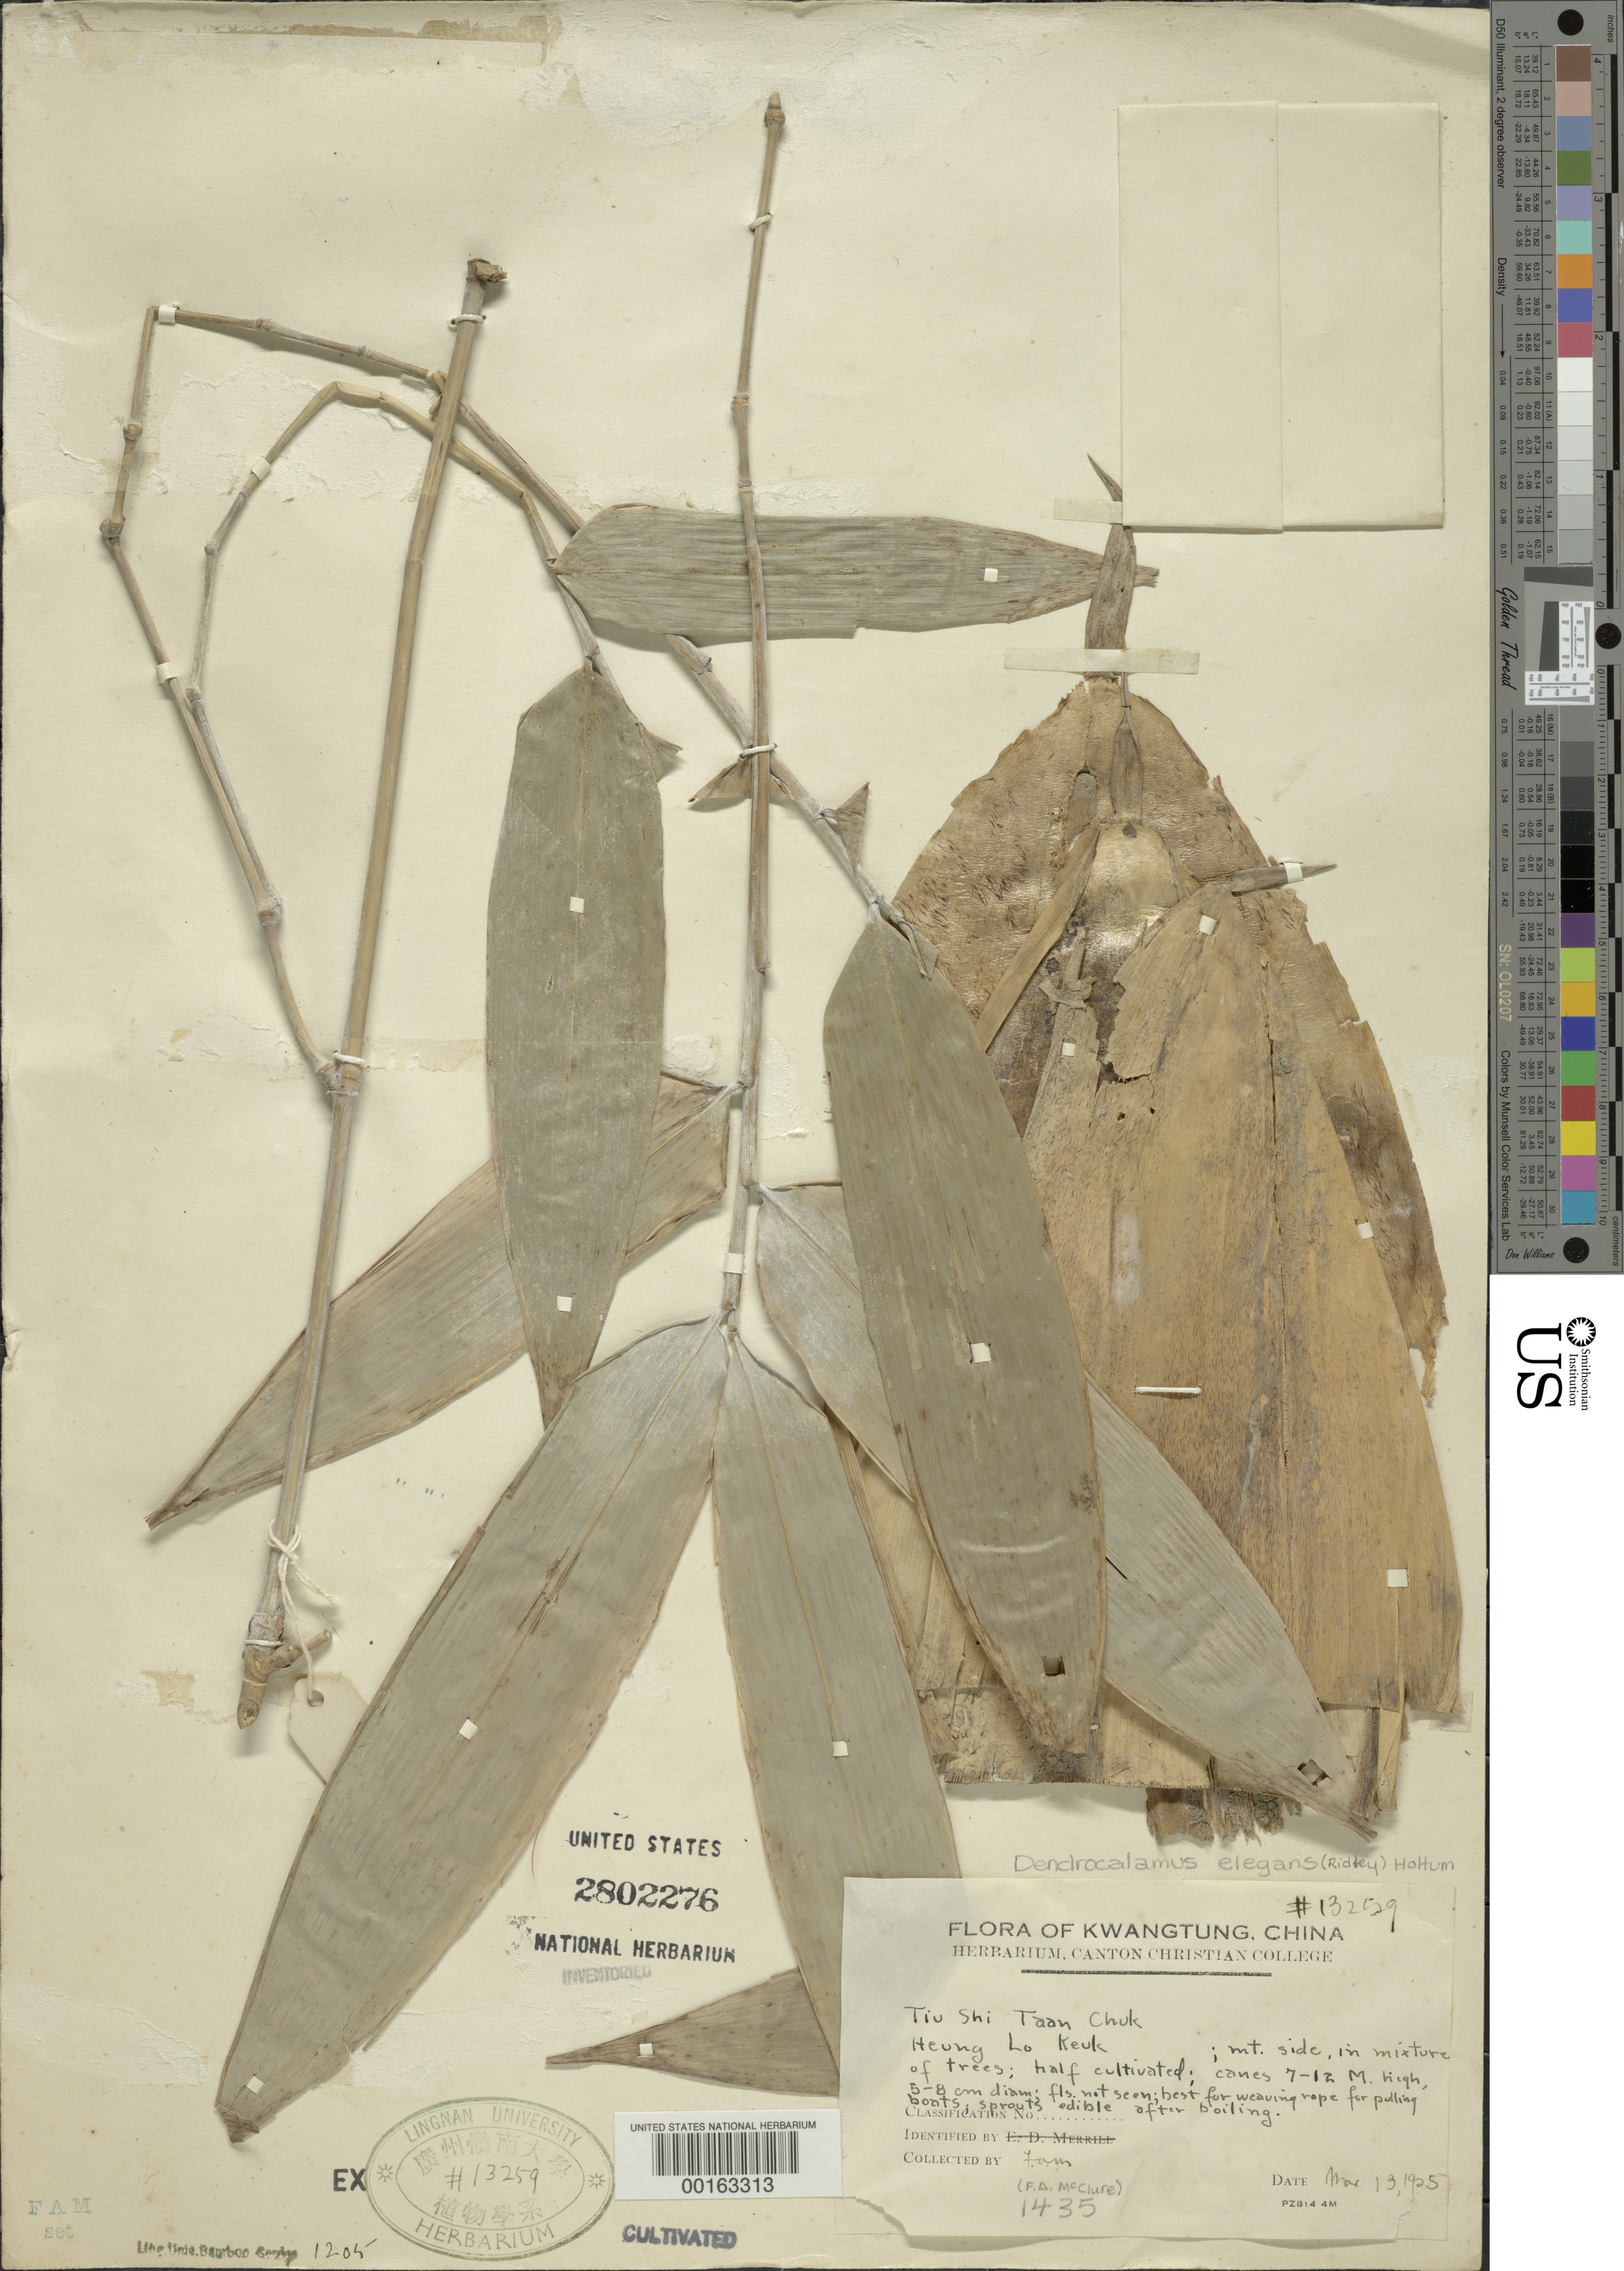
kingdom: Plantae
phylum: Tracheophyta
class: Liliopsida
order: Poales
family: Poaceae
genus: Dendrocalamus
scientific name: Dendrocalamus elegans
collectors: F. A. McClure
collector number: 1435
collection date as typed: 13 Mar 1925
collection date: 1925-03-13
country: China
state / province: Guangdong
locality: Heung Lo Keuk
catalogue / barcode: US 2802276